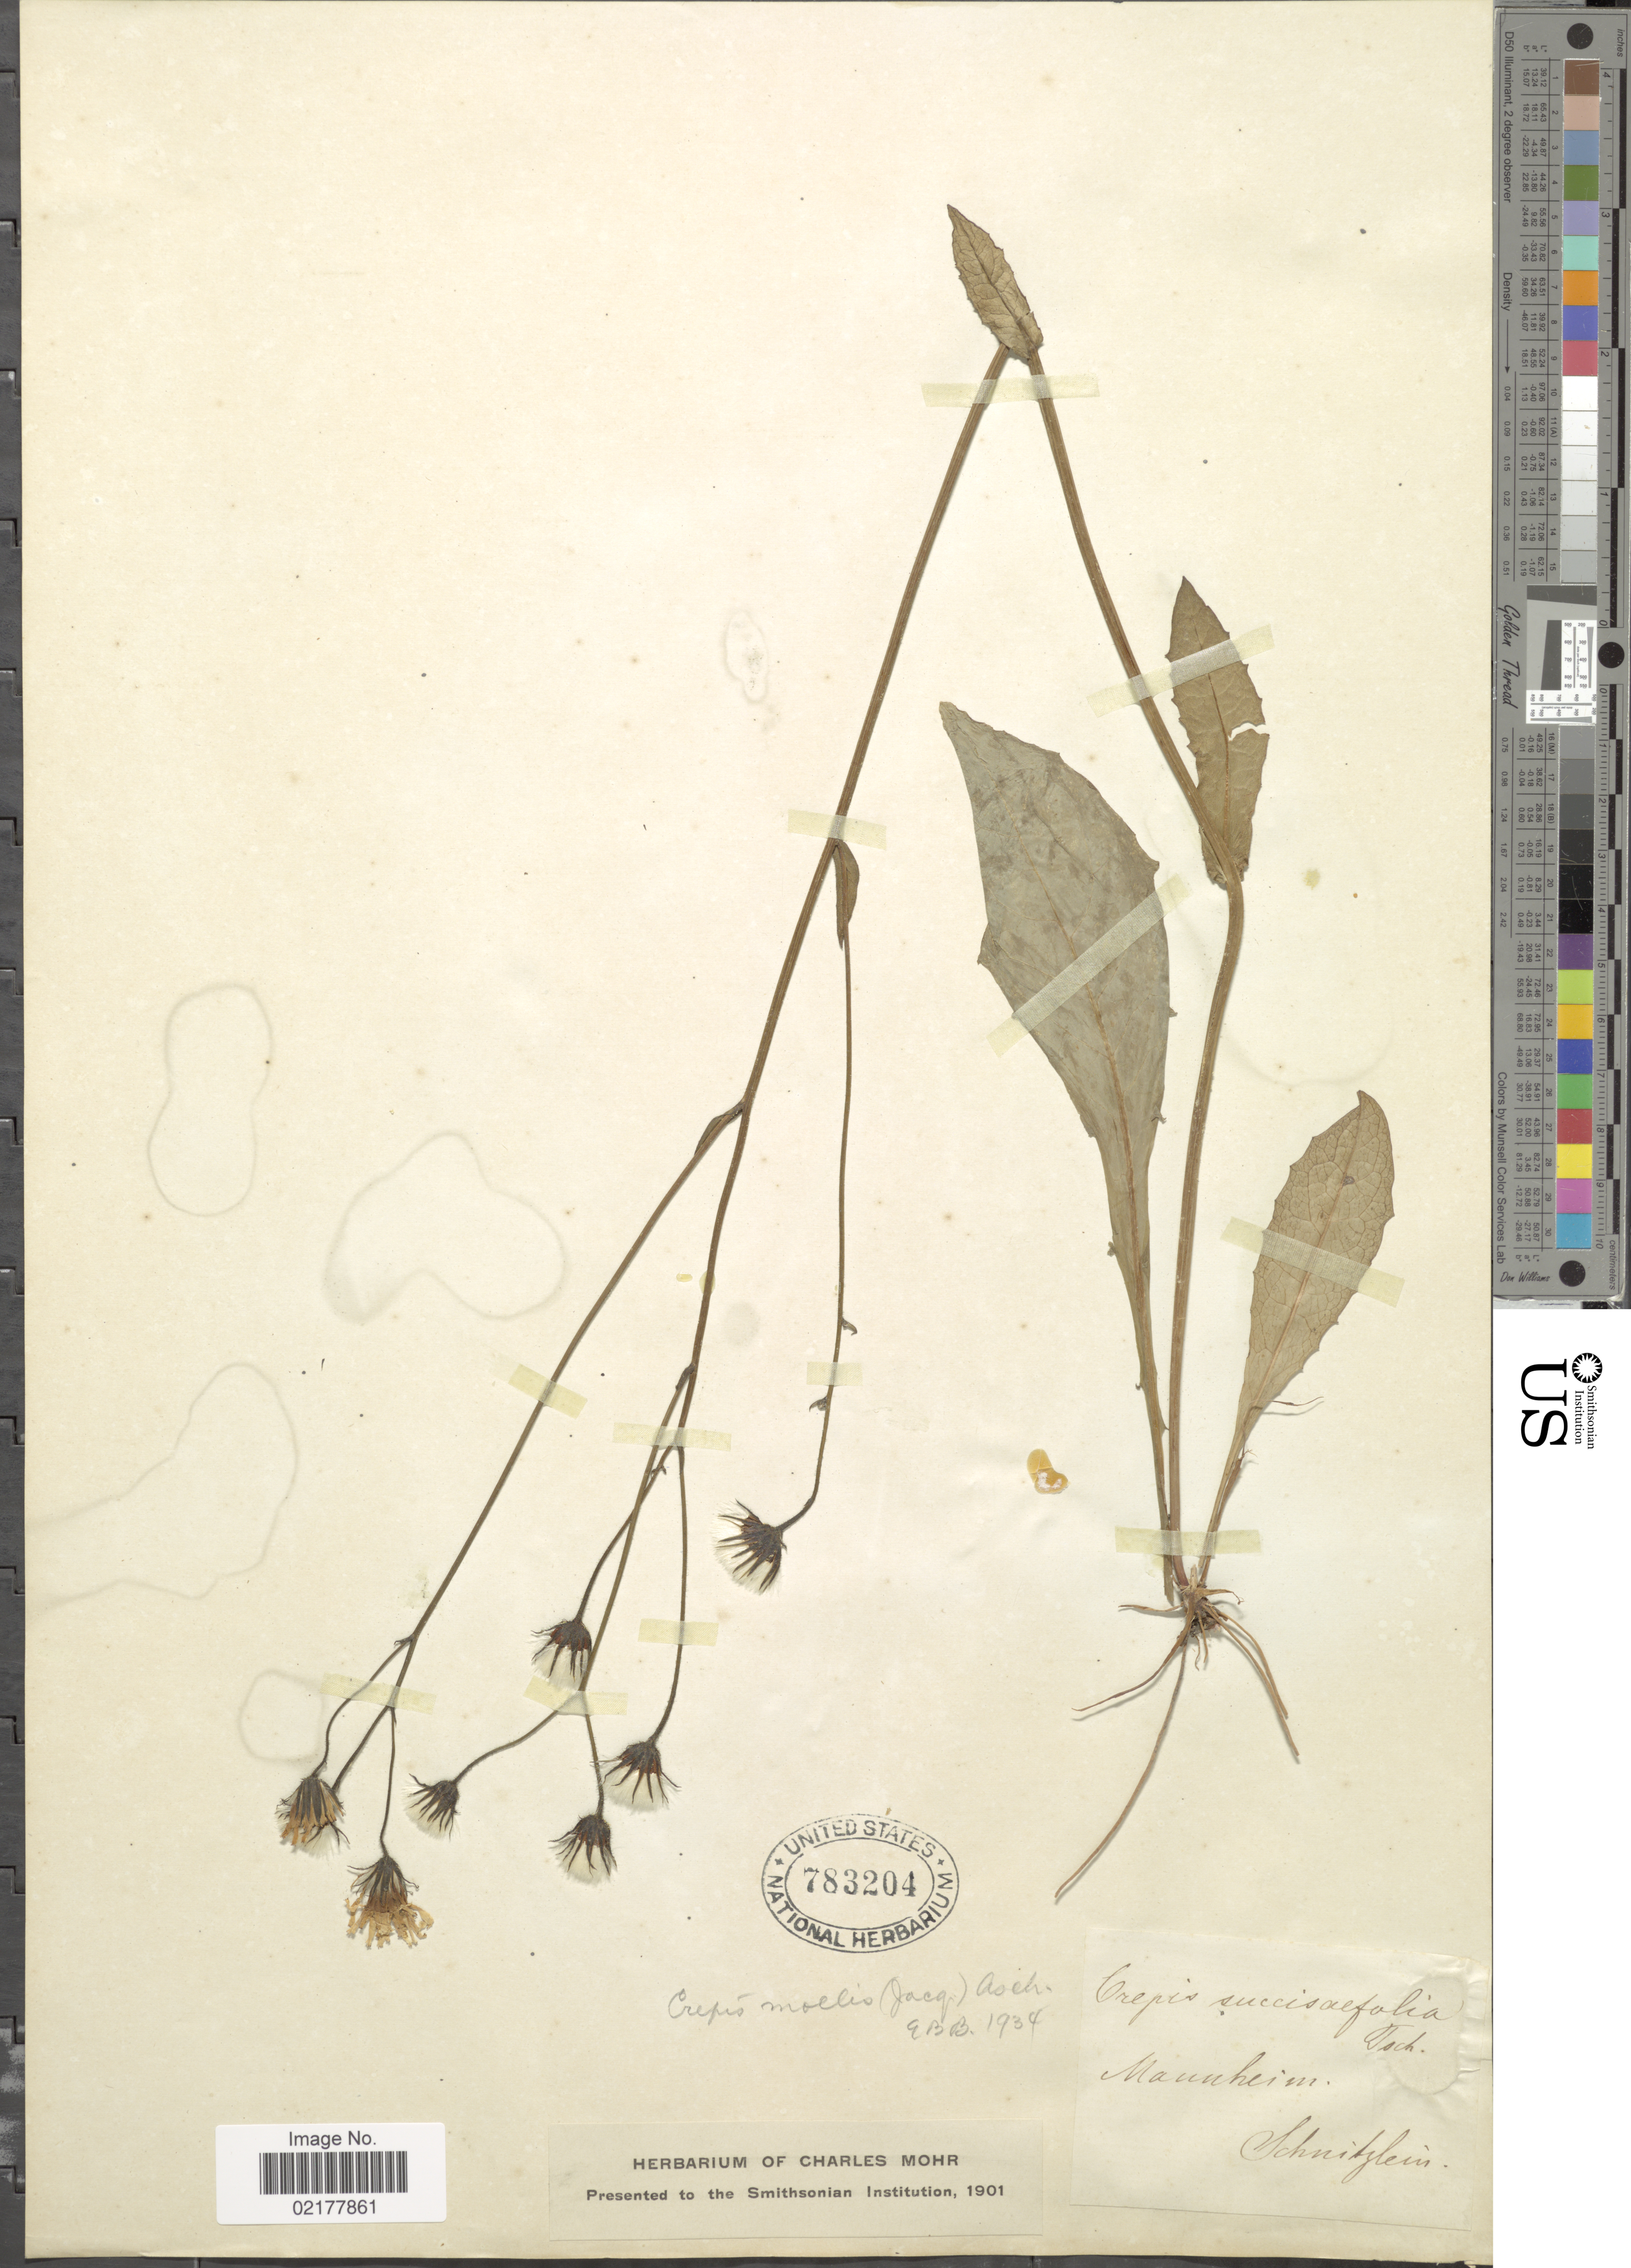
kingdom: Plantae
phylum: Tracheophyta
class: Magnoliopsida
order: Asterales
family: Asteraceae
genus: Crepis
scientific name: Crepis mollis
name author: (Jacq.) Asch.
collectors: Schnitzlein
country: Germany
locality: Mannheim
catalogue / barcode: US 783204